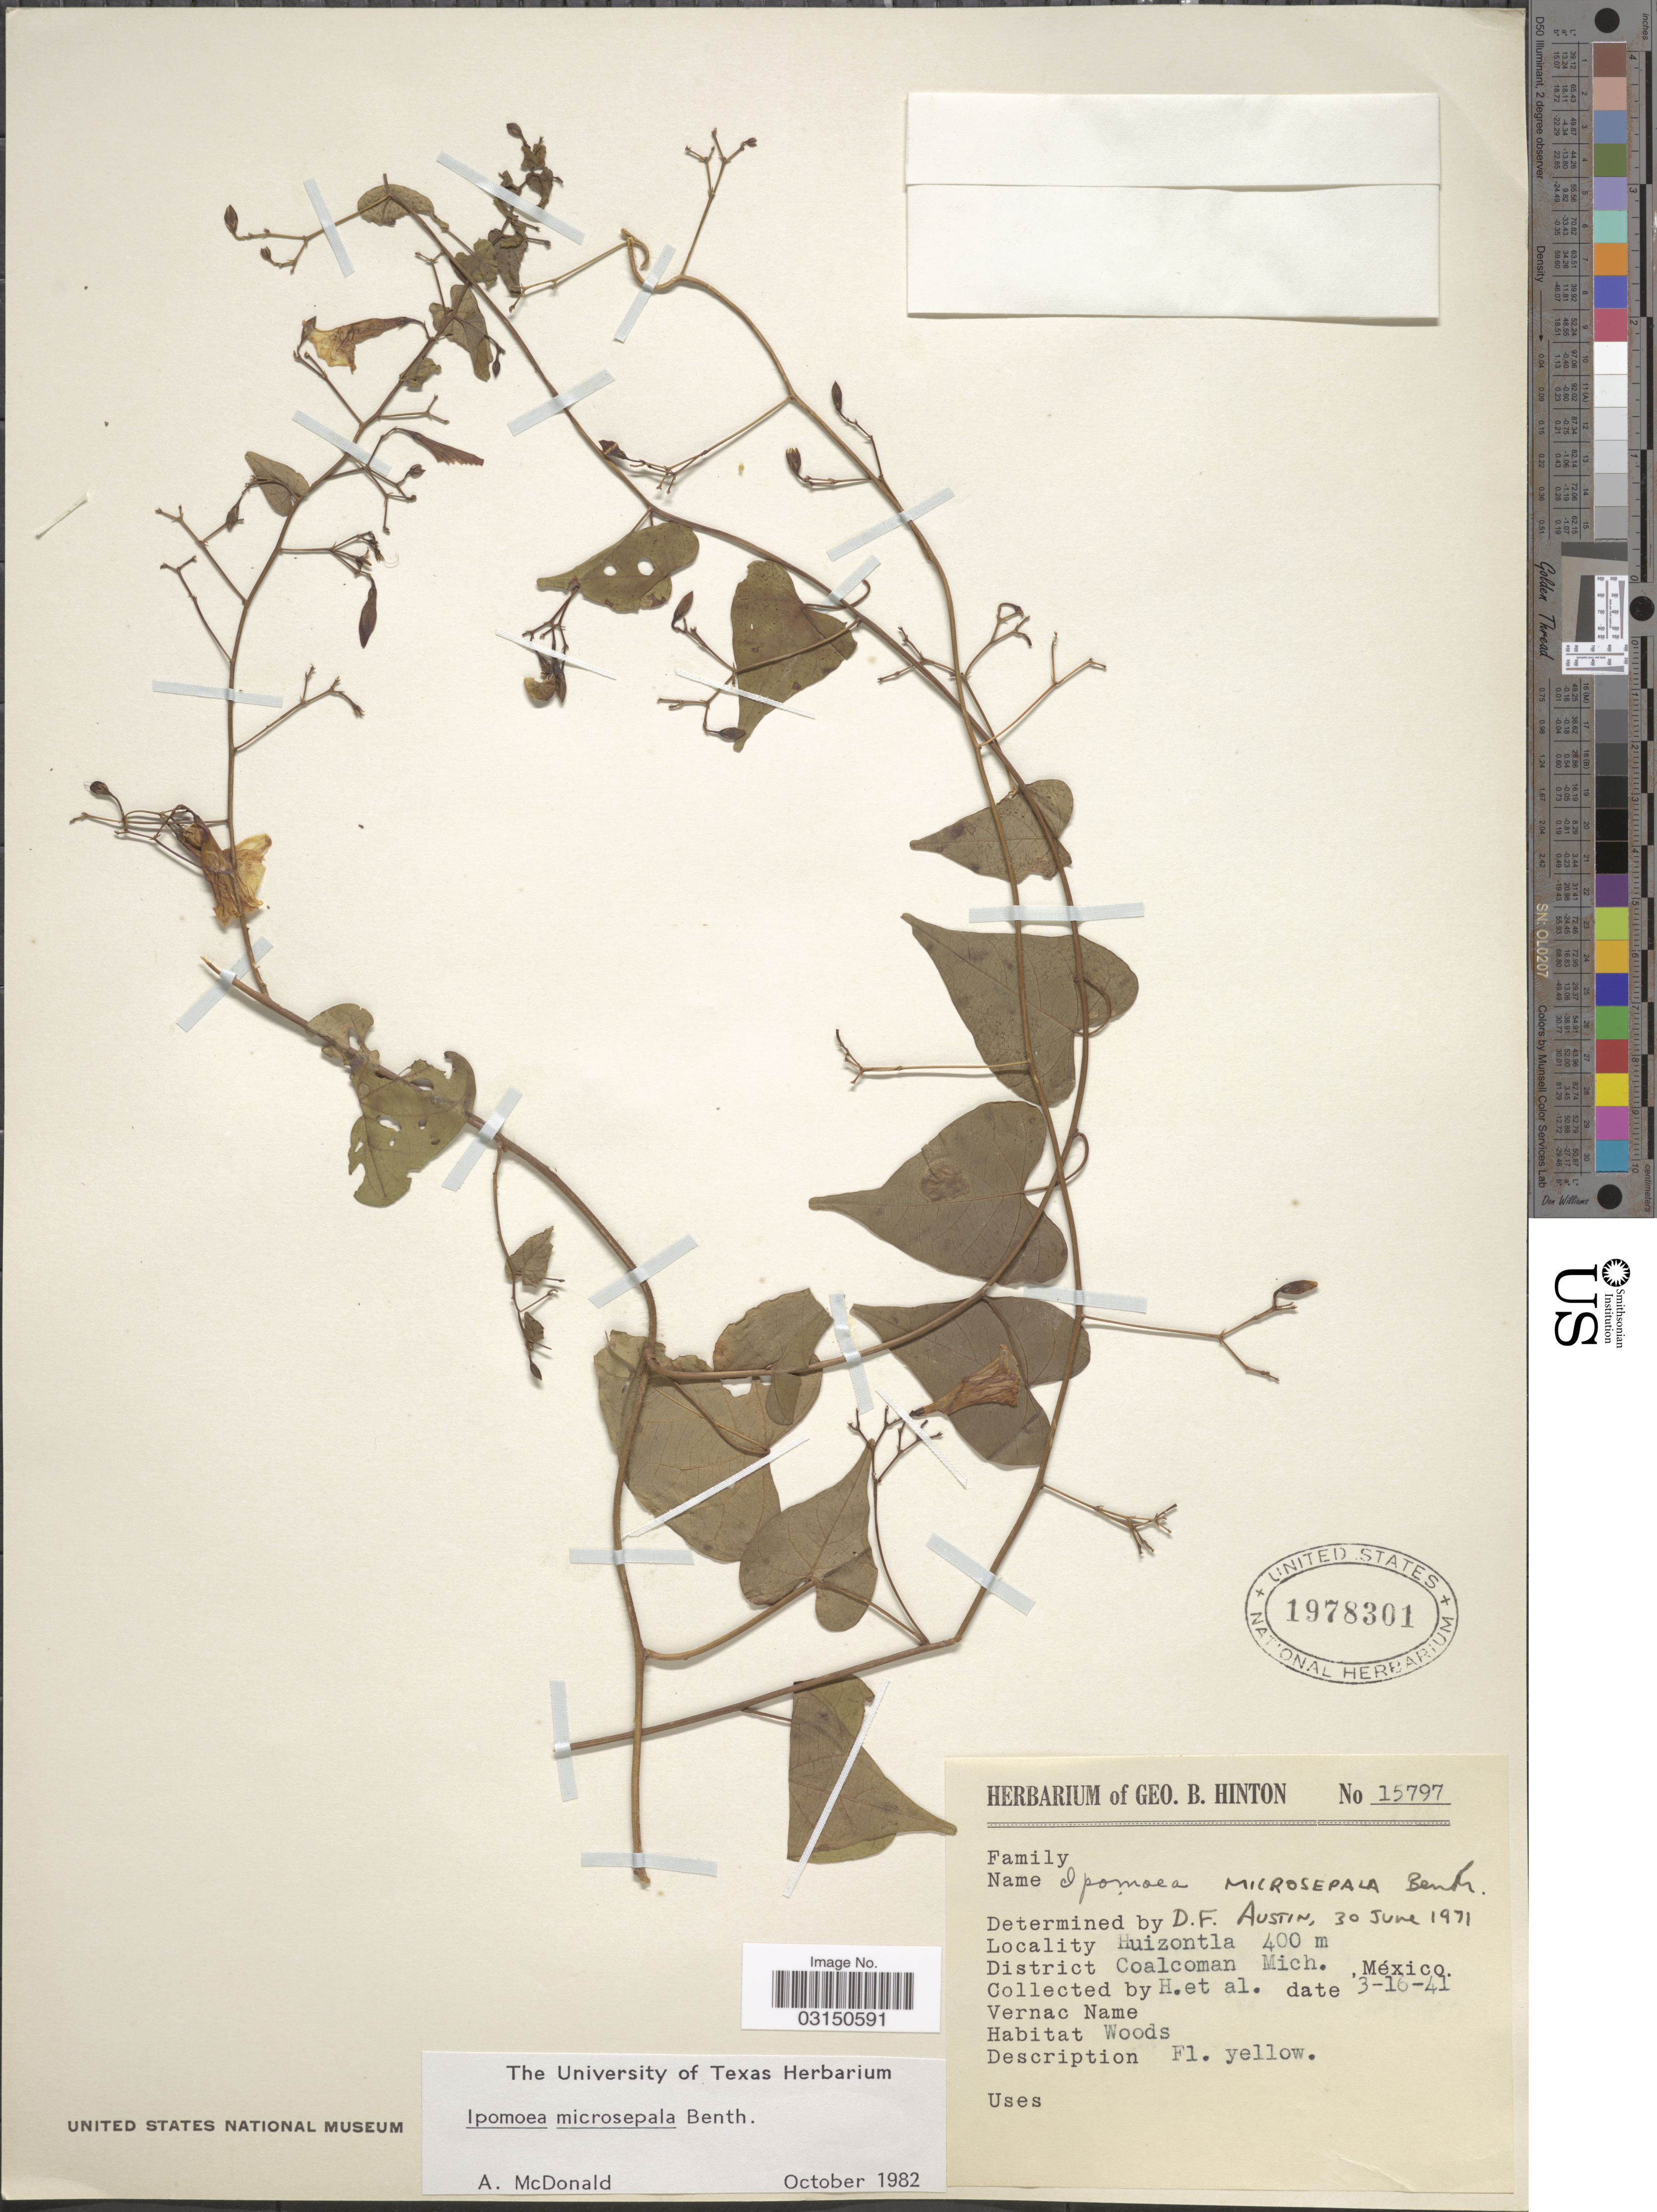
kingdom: Plantae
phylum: Tracheophyta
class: Magnoliopsida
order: Solanales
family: Convolvulaceae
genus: Ipomoea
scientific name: Ipomoea microsepala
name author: Benth.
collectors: G. B. Hinton & et al.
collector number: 15797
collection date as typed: Transcribed d/m/y: 16/3/41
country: Mexico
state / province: Michoacán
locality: Huizontla. District Coalcoman.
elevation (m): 400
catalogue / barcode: US 1978301